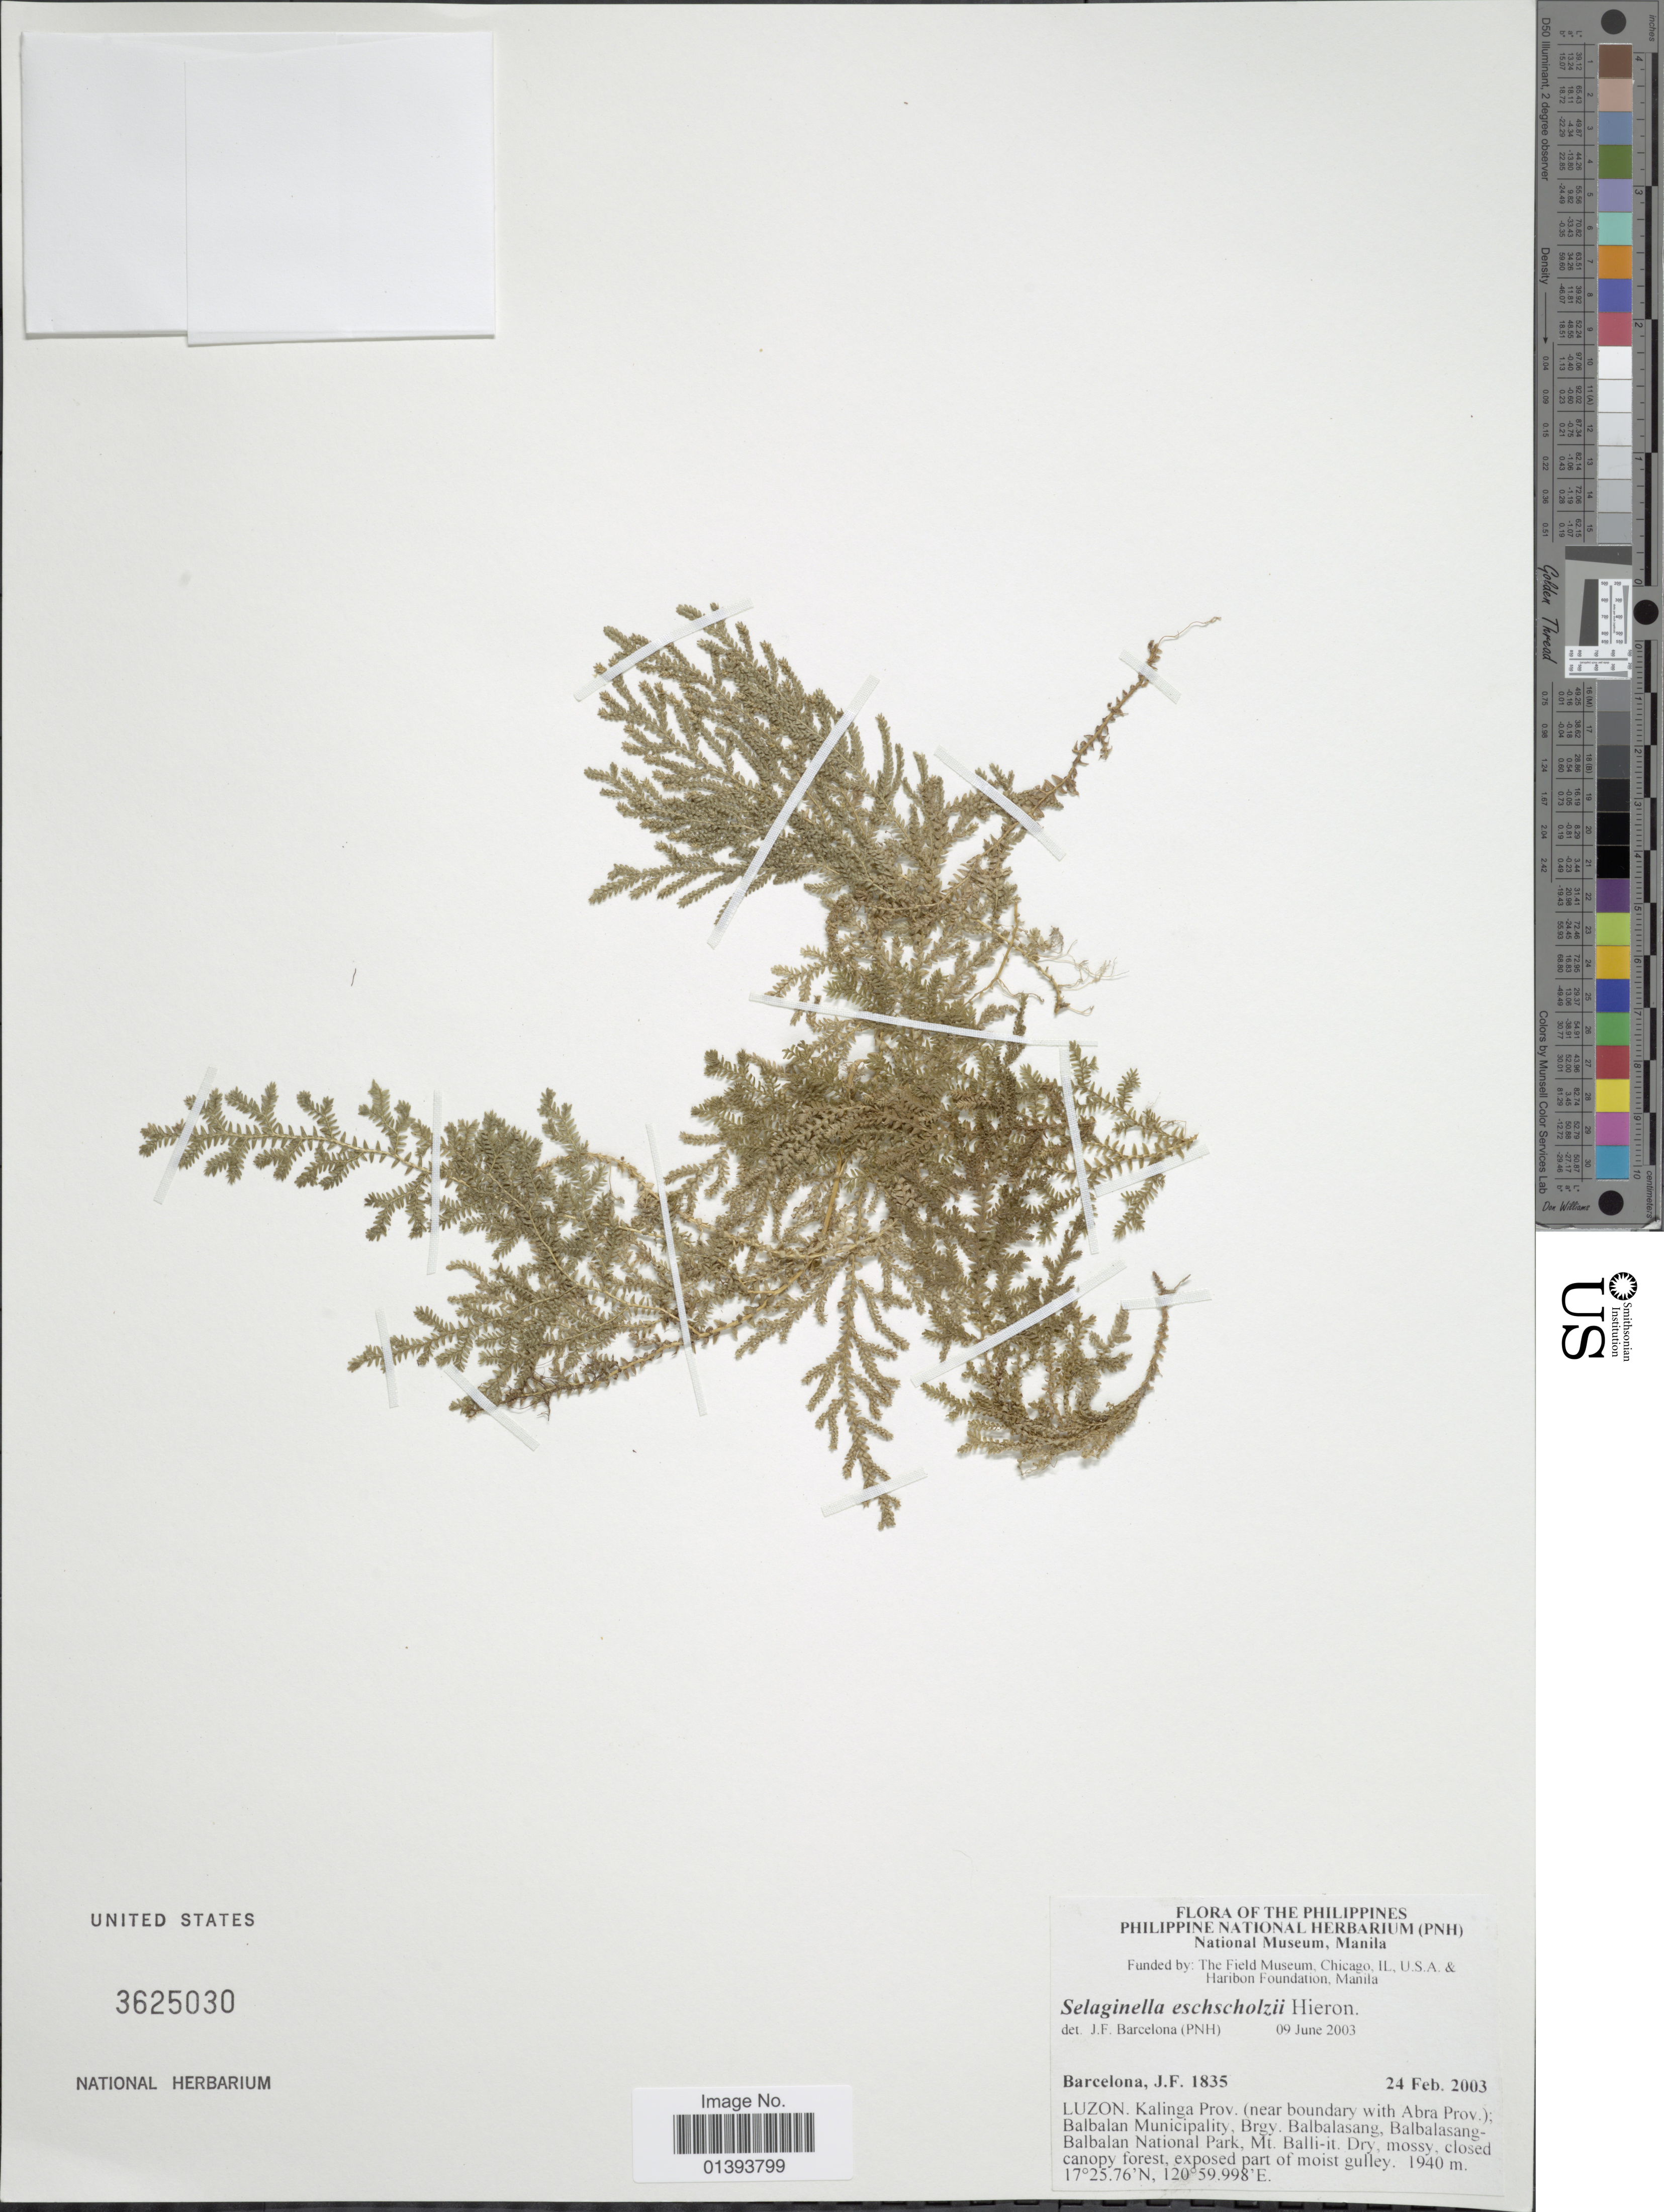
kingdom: Plantae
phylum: Tracheophyta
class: Lycopodiopsida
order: Selaginellales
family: Selaginellaceae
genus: Selaginella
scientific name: Selaginella eschscholzii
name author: Hieron.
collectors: J. F. Barcelona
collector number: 1835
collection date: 2003-02-24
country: Philippines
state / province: Central Luzon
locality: Luzon, Kalinga Prov.(near boundary with Abra Prov.): Balbalan Municipality, Brgy. Balbalasang, Balbalasang-Balbalan National Park, Mt. Balli-it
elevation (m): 1940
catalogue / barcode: US 3625030